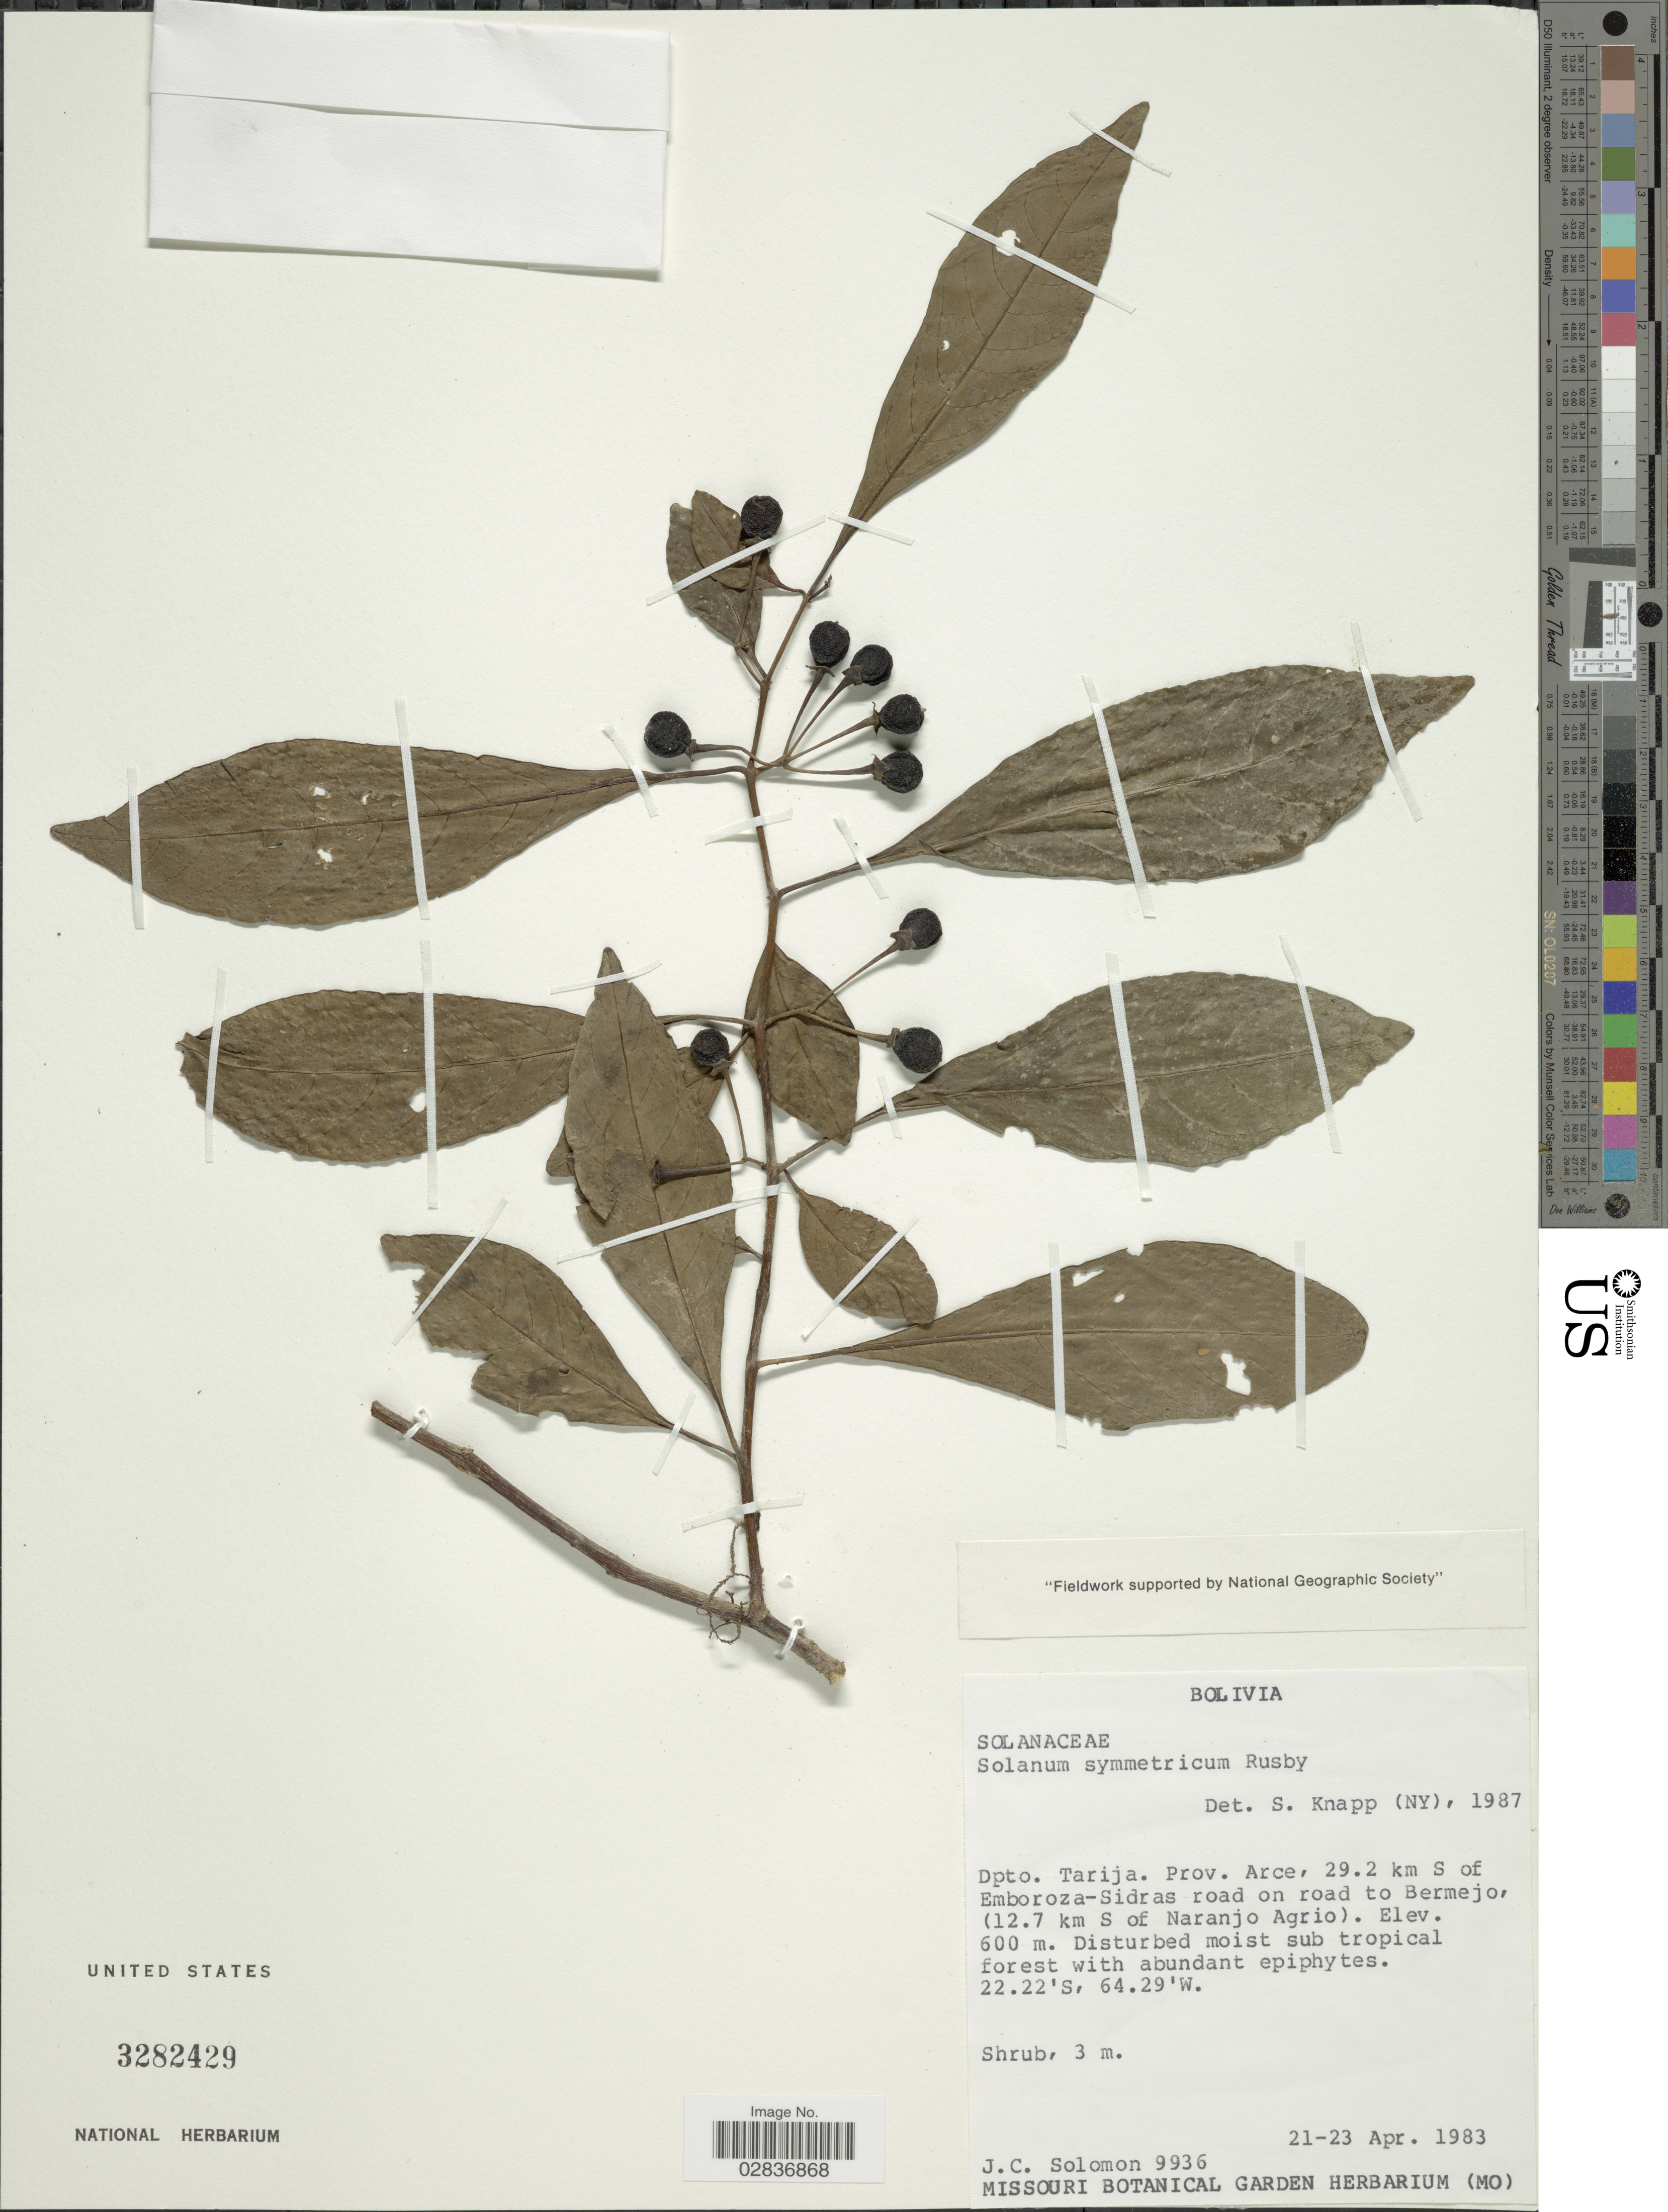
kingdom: Plantae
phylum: Tracheophyta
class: Magnoliopsida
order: Solanales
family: Solanaceae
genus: Solanum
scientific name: Solanum symmetricum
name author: Rusby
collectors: J. C. Solomon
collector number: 9936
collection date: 1983-04-21/1983-04-23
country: Bolivia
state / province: Tarija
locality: Dpto. Tarija. Prov. Arce, 29.2 km S of Emboroza-Sidras road on road to Bermejo, (12.7 km S of Naranjo Agrio).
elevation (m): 600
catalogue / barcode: US 3282429